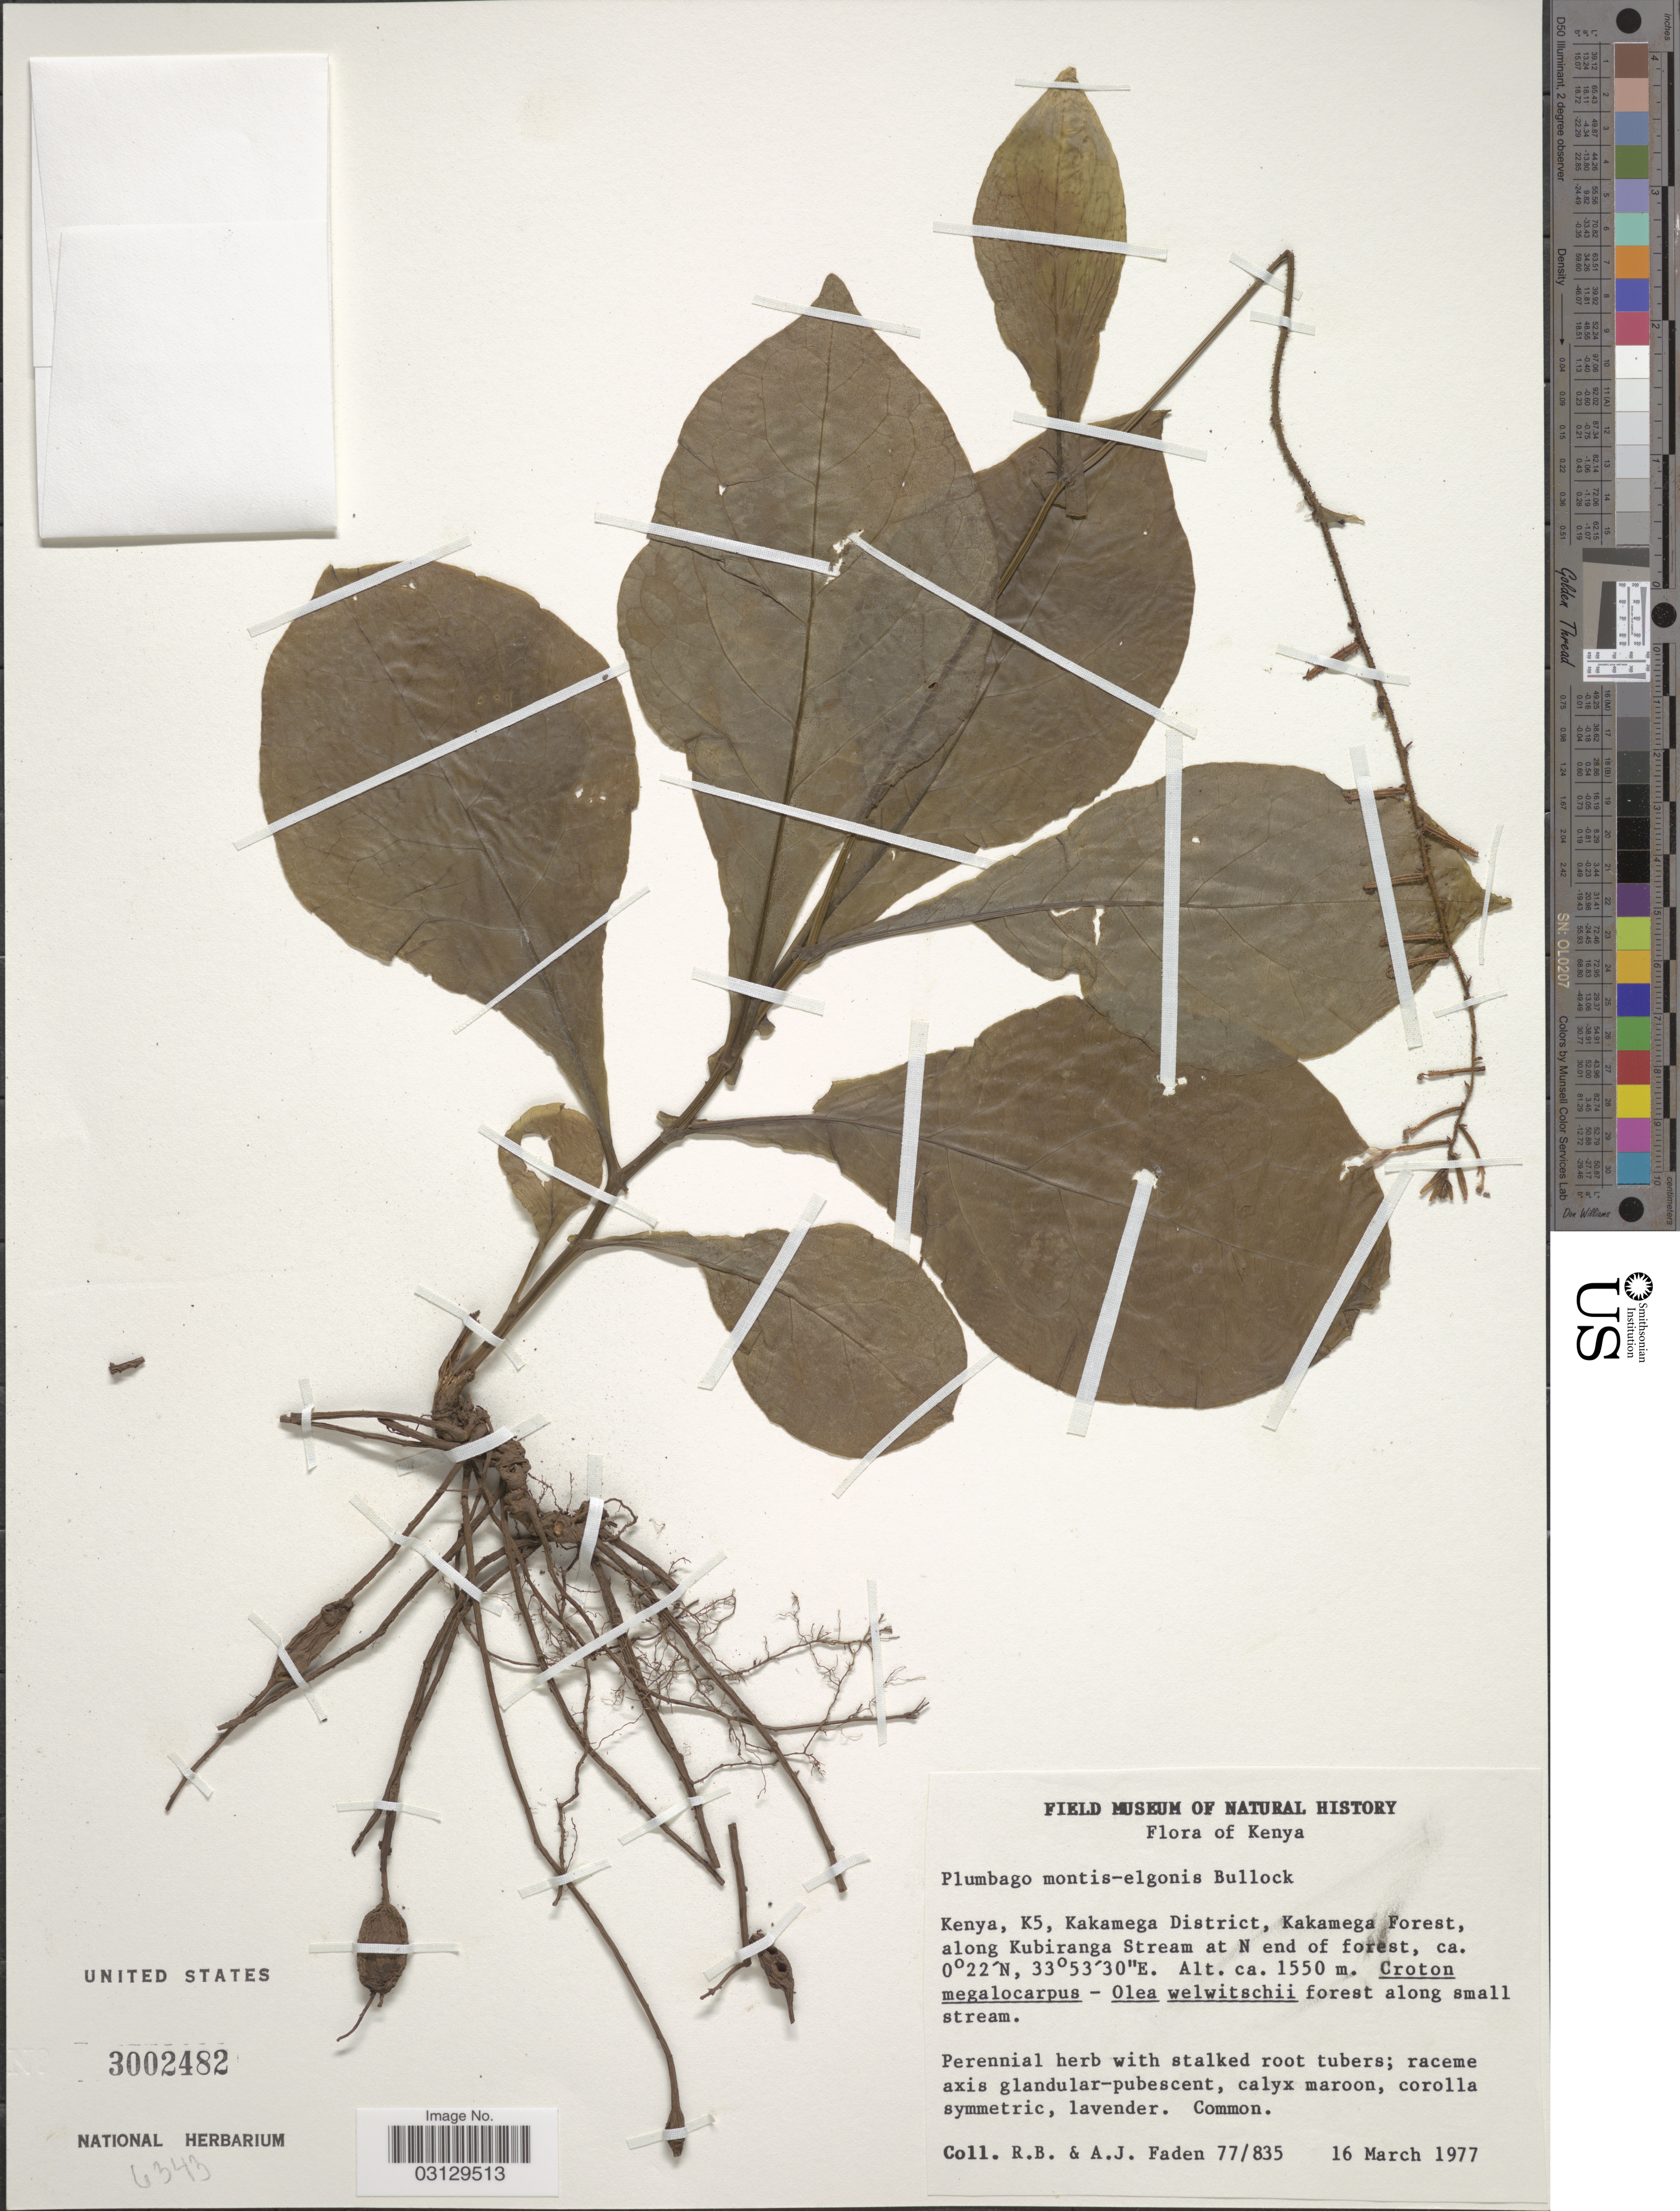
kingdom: Plantae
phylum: Tracheophyta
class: Magnoliopsida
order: Caryophyllales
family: Plumbaginaceae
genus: Plumbago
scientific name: Plumbago montis-elgonis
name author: Bullock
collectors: R. B. Faden & A. J. Faden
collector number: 77/835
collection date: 1977-03-16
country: Kenya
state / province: Kakamega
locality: K5, Kakamega District, Kakamega Forest, along Kubiranga Stream at N end of forest.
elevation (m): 1550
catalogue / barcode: US 3002482